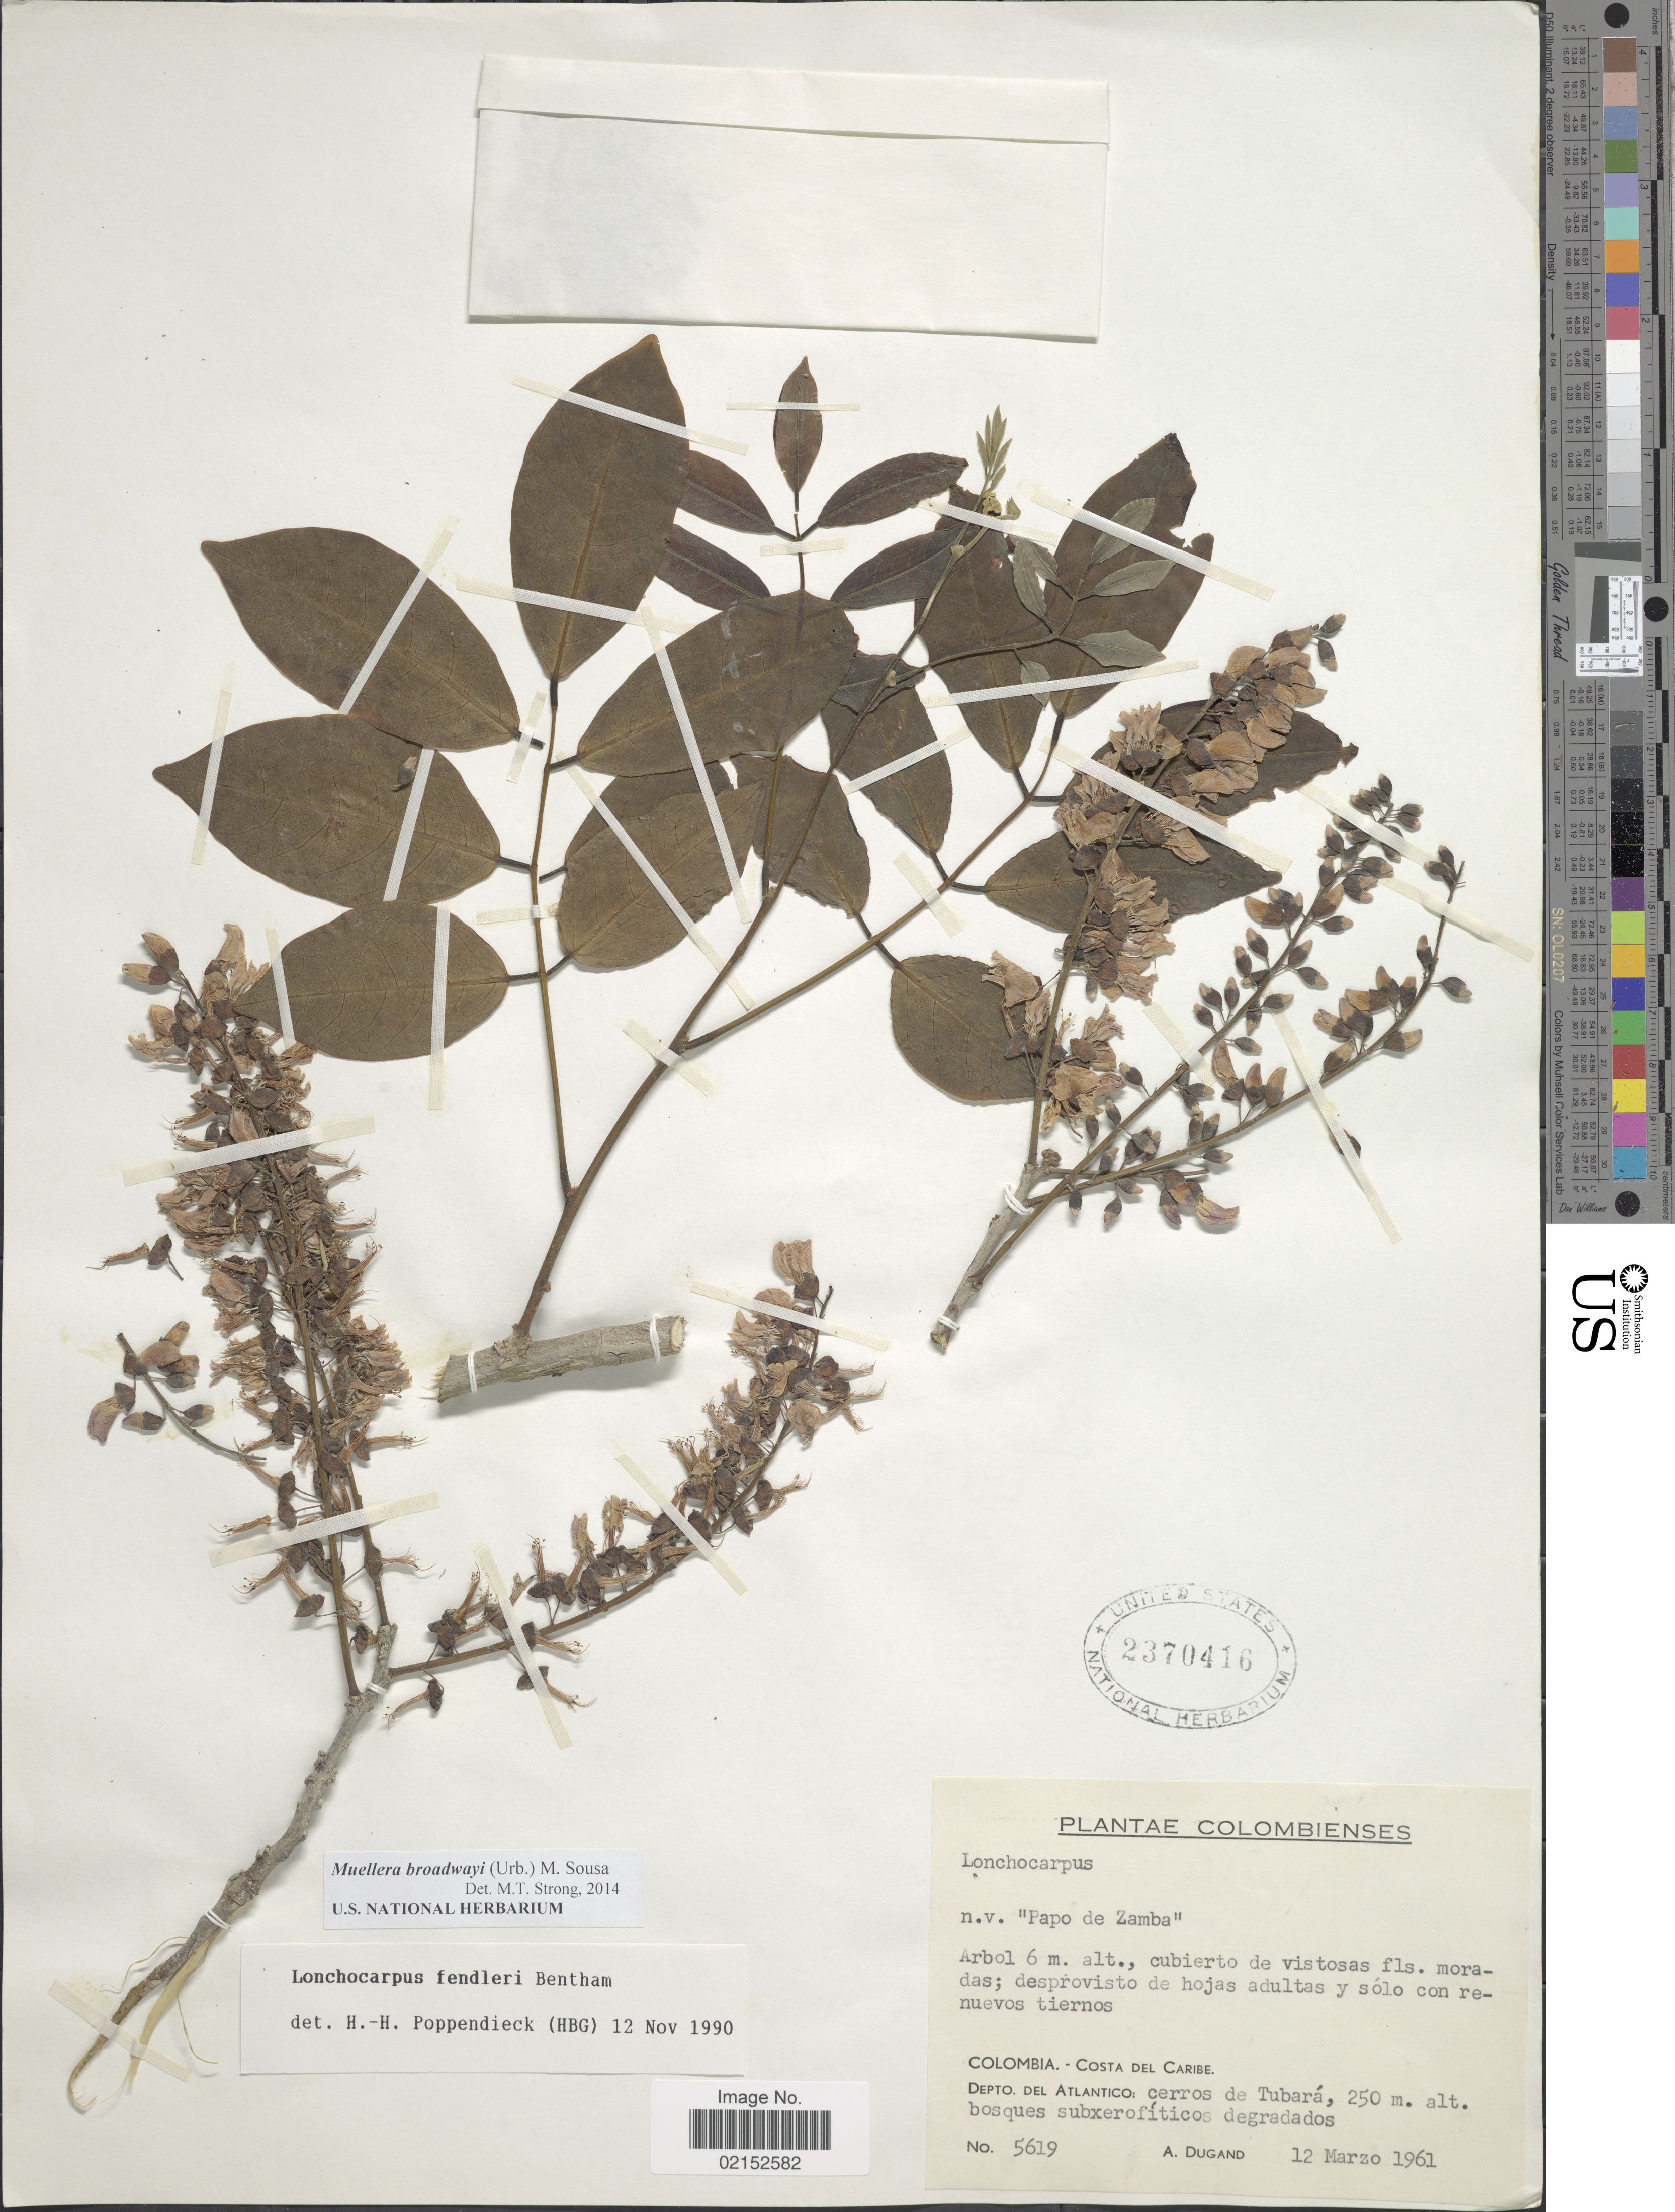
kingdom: Plantae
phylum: Tracheophyta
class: Magnoliopsida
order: Fabales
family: Fabaceae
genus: Muellera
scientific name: Muellera broadwayi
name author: (Urb.) M. Sousa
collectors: A. Dugand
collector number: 5619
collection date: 1961-03-12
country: Colombia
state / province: Atlántico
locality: Costa del Caribe. cerros de Tubara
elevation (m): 250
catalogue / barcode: US 2370416